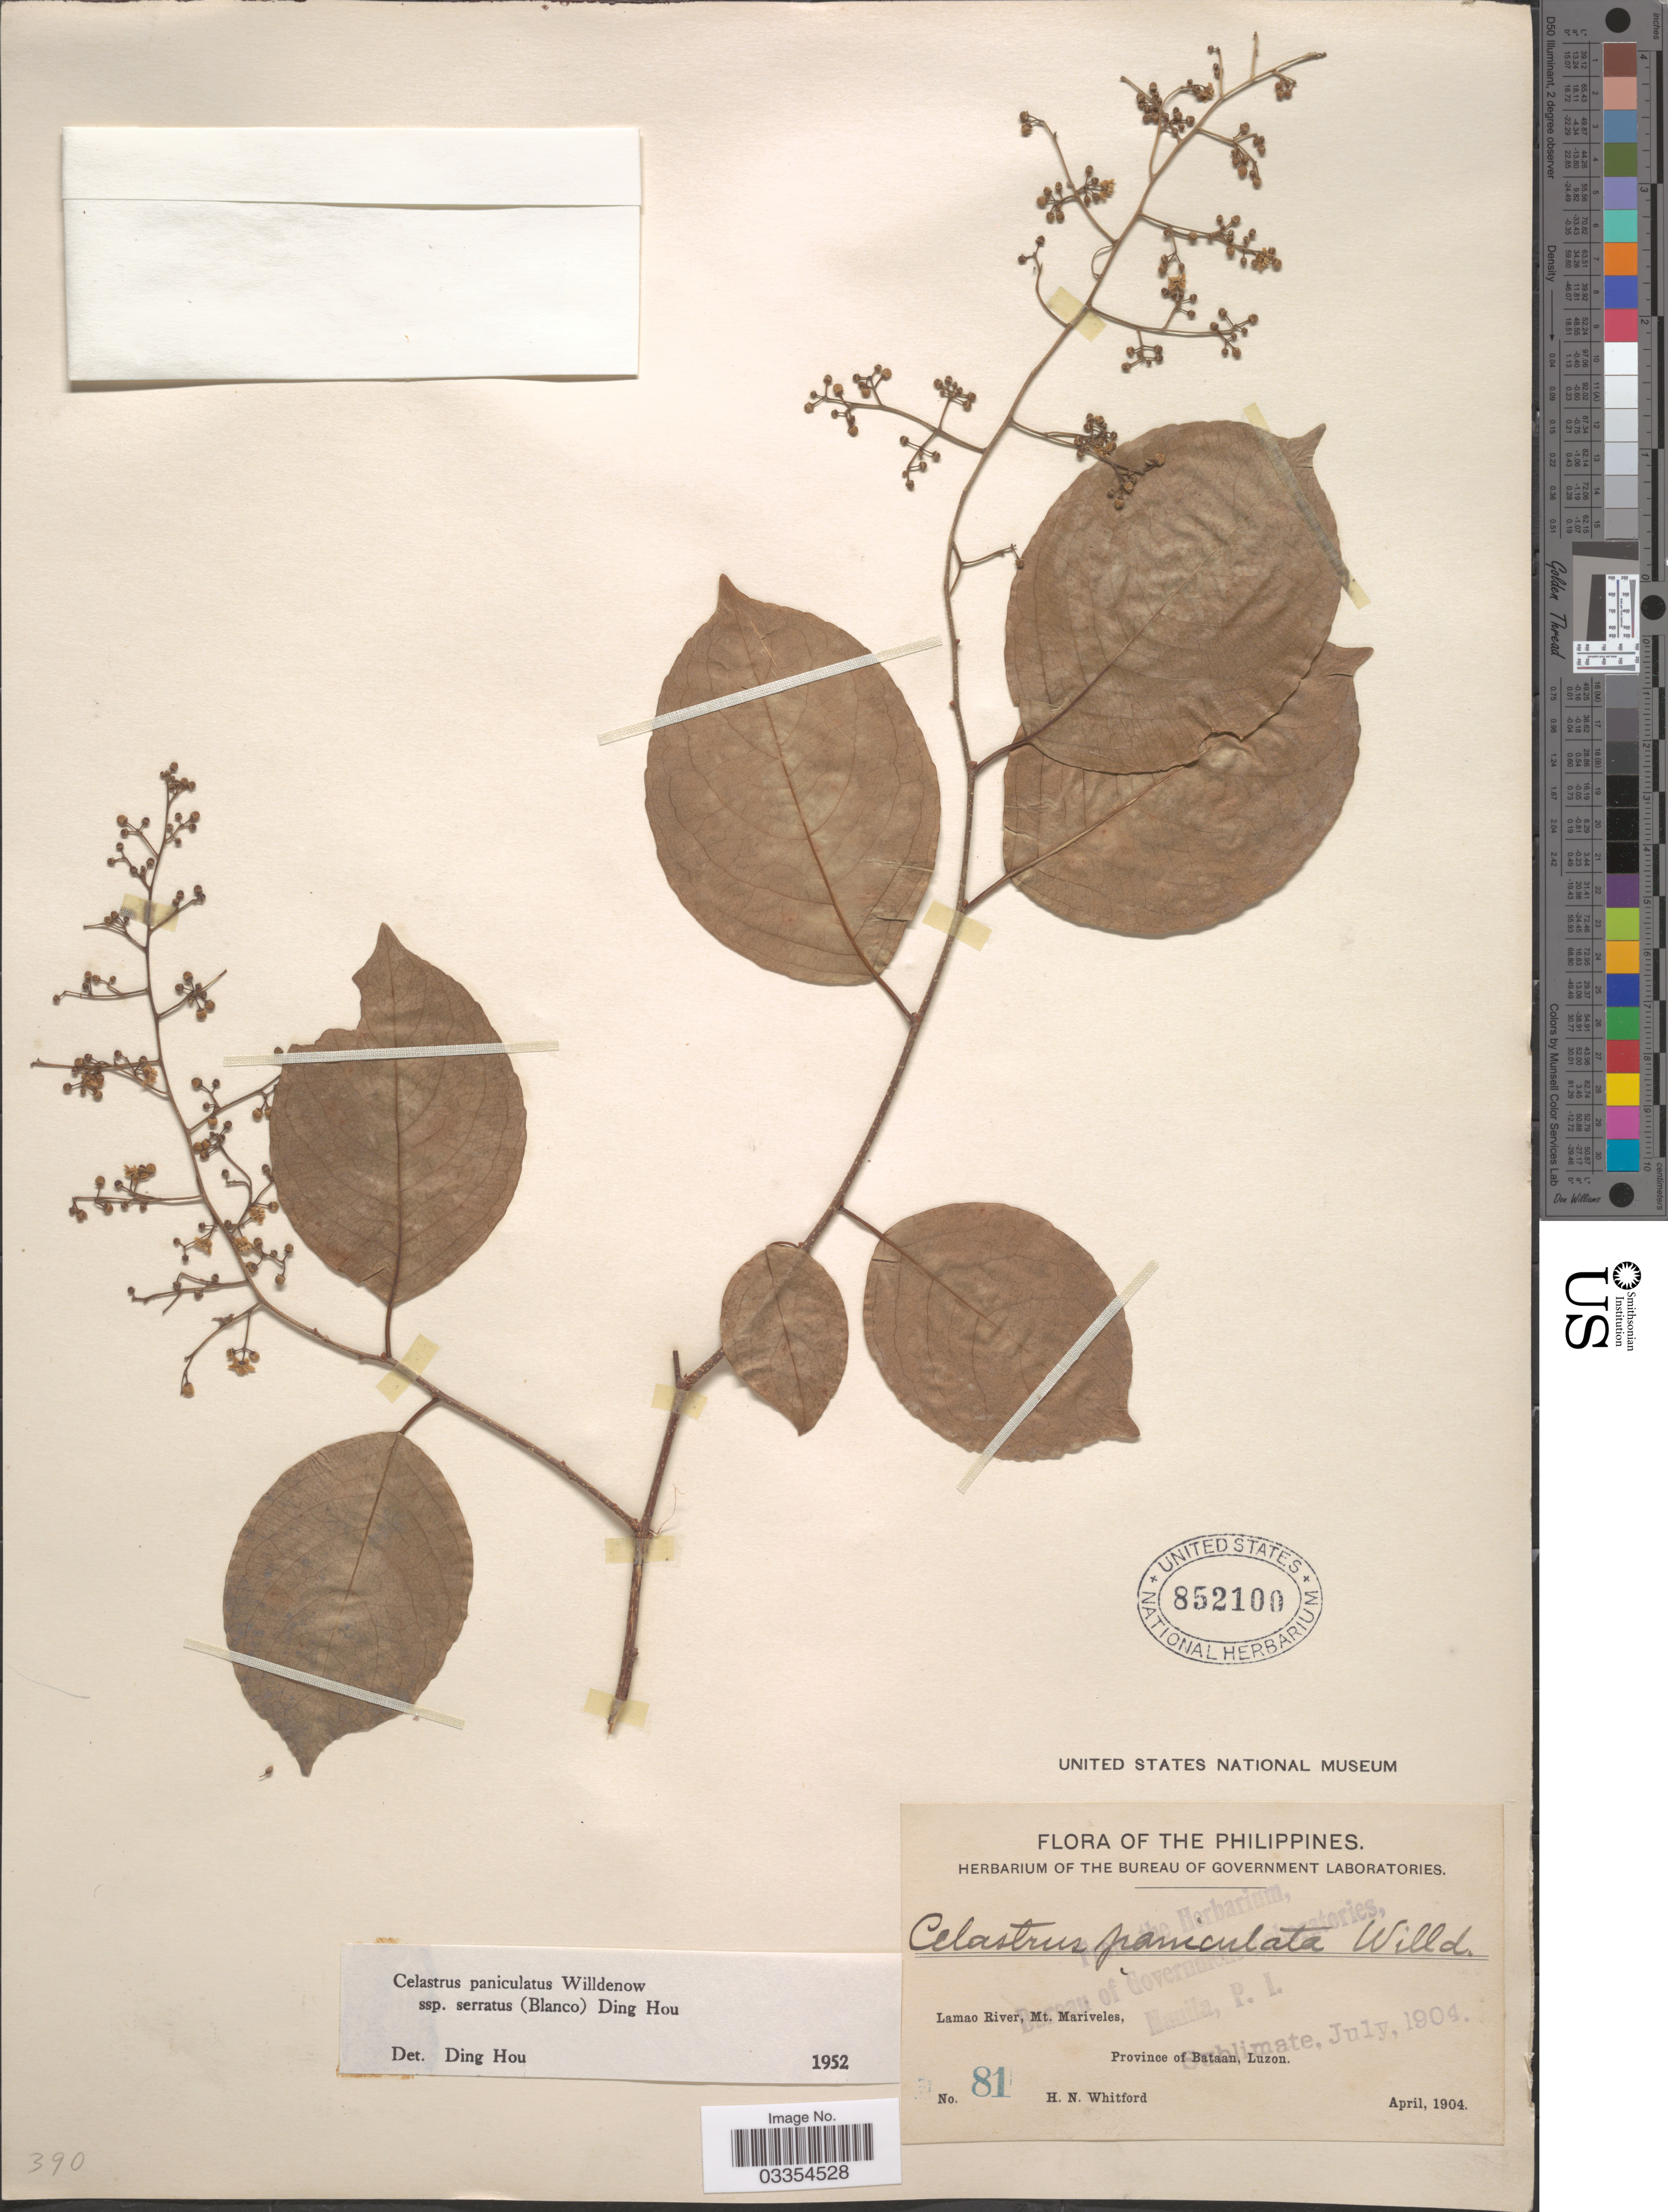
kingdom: Plantae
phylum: Tracheophyta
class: Magnoliopsida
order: Celastrales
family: Celastraceae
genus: Celastrus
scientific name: Celastrus paniculatus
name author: Willd.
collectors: H. N. Whitford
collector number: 81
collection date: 1904-04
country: Philippines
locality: Lamao River, Mt. Mariveles, Province of Bataan, Luzon.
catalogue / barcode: US 852100